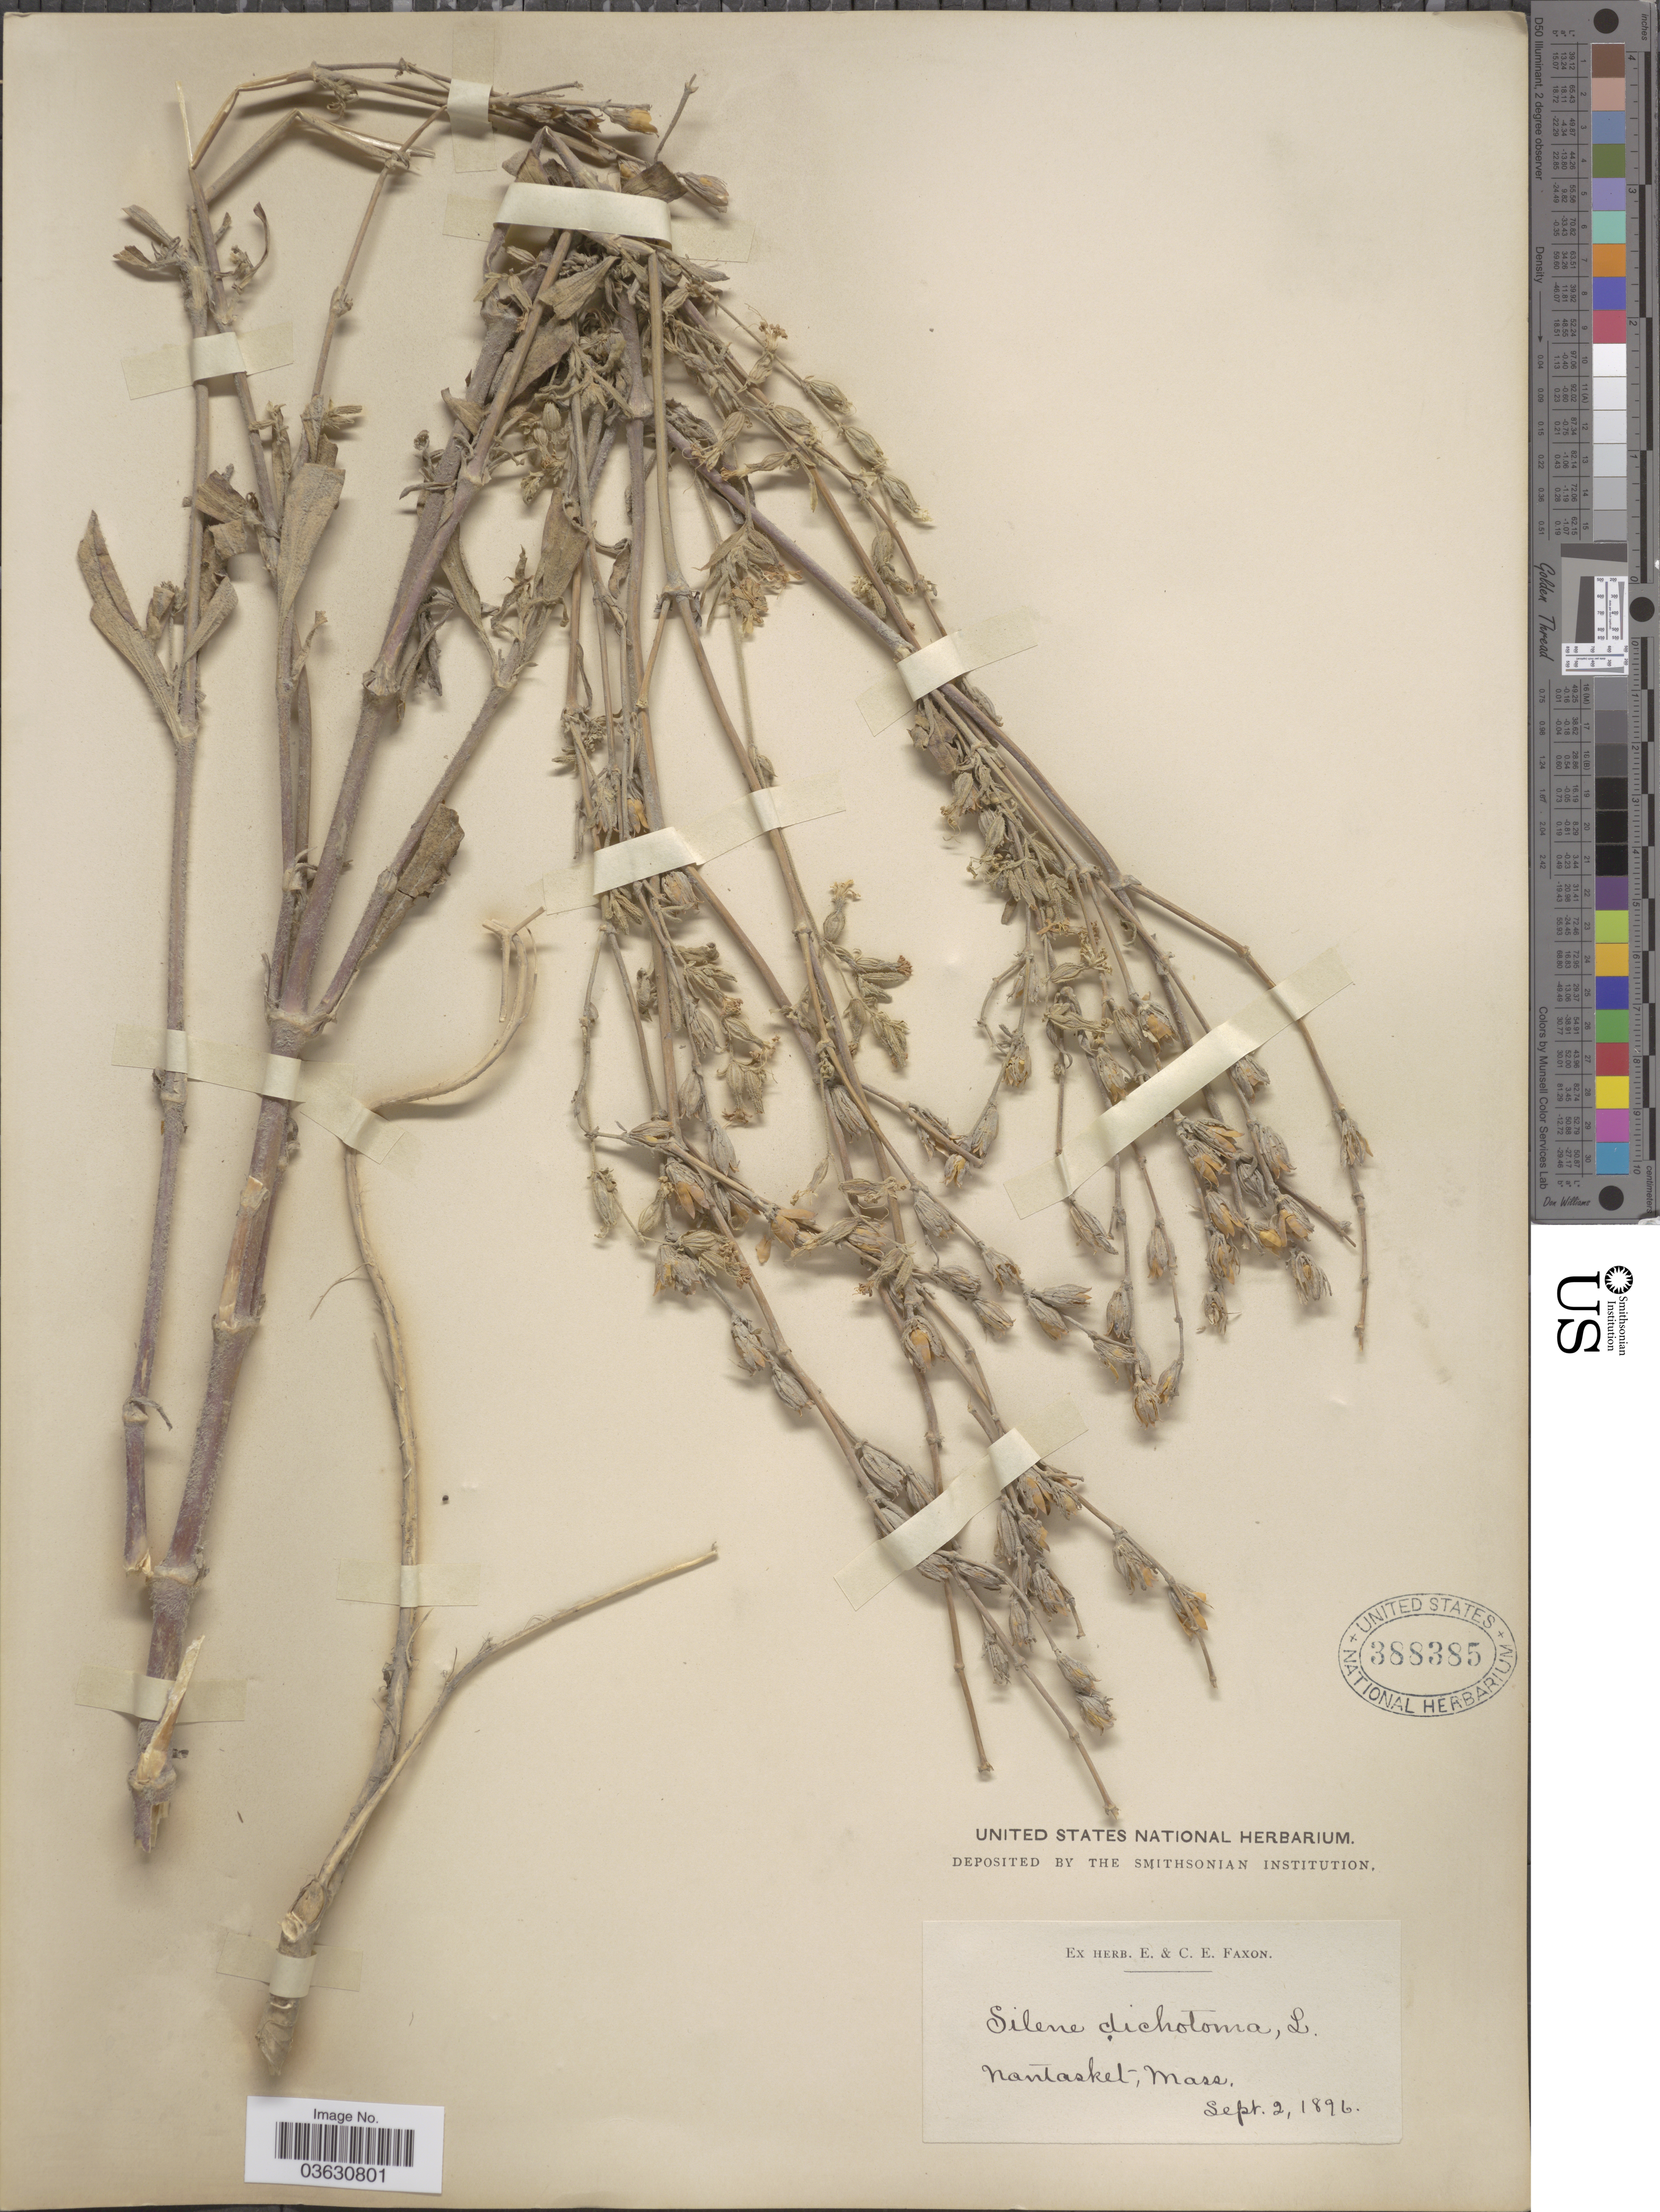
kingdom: Plantae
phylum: Tracheophyta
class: Magnoliopsida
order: Caryophyllales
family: Caryophyllaceae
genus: Silene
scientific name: Silene dichotoma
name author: Ehrh.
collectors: ex herb. E. & C.E. Faxon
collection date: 1896-09-02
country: United States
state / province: Massachusetts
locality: Nantasket.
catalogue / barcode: US 388385